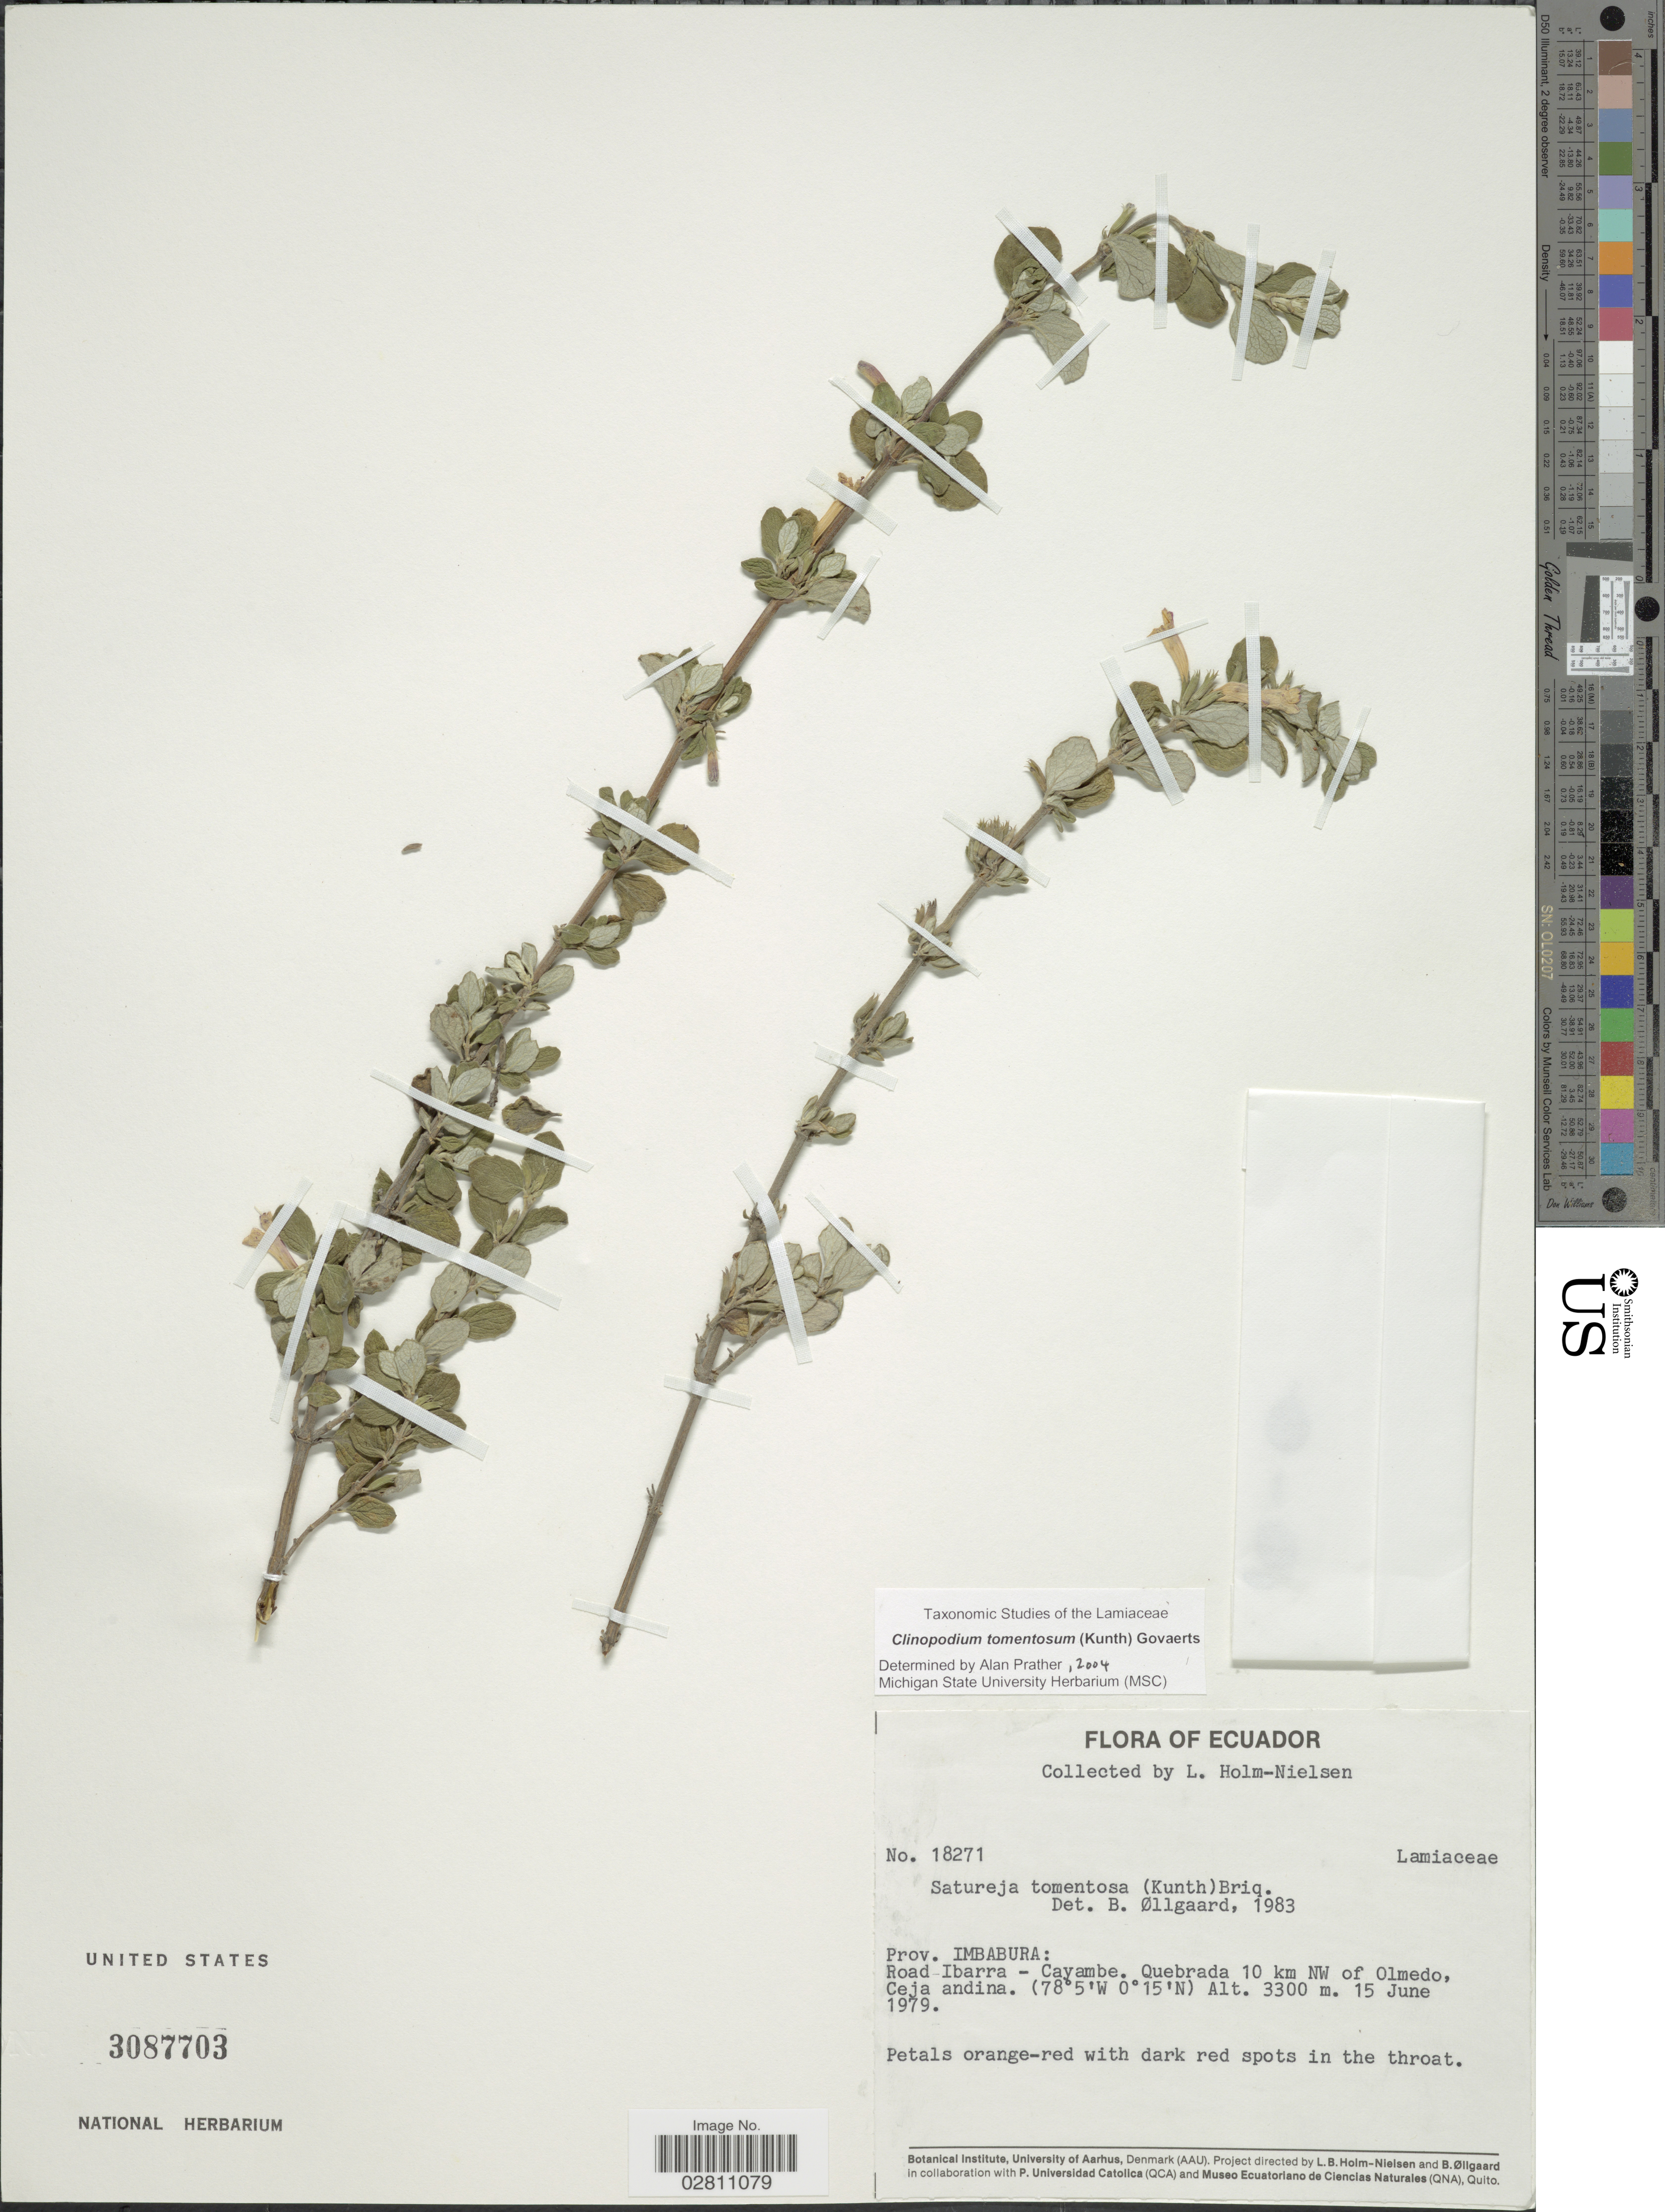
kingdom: Plantae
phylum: Tracheophyta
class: Magnoliopsida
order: Lamiales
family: Lamiaceae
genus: Clinopodium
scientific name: Clinopodium tomentosum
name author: (Kunth) Govaerts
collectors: L. Holm-Nielsen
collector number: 18271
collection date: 1979-06-15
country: Ecuador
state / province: Imbabura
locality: Prov. Imbabura: Road Ibarra - Cayambe, Quebrada 10 km NW of Olmedo, Ceja andina.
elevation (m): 3300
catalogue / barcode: US 3087703